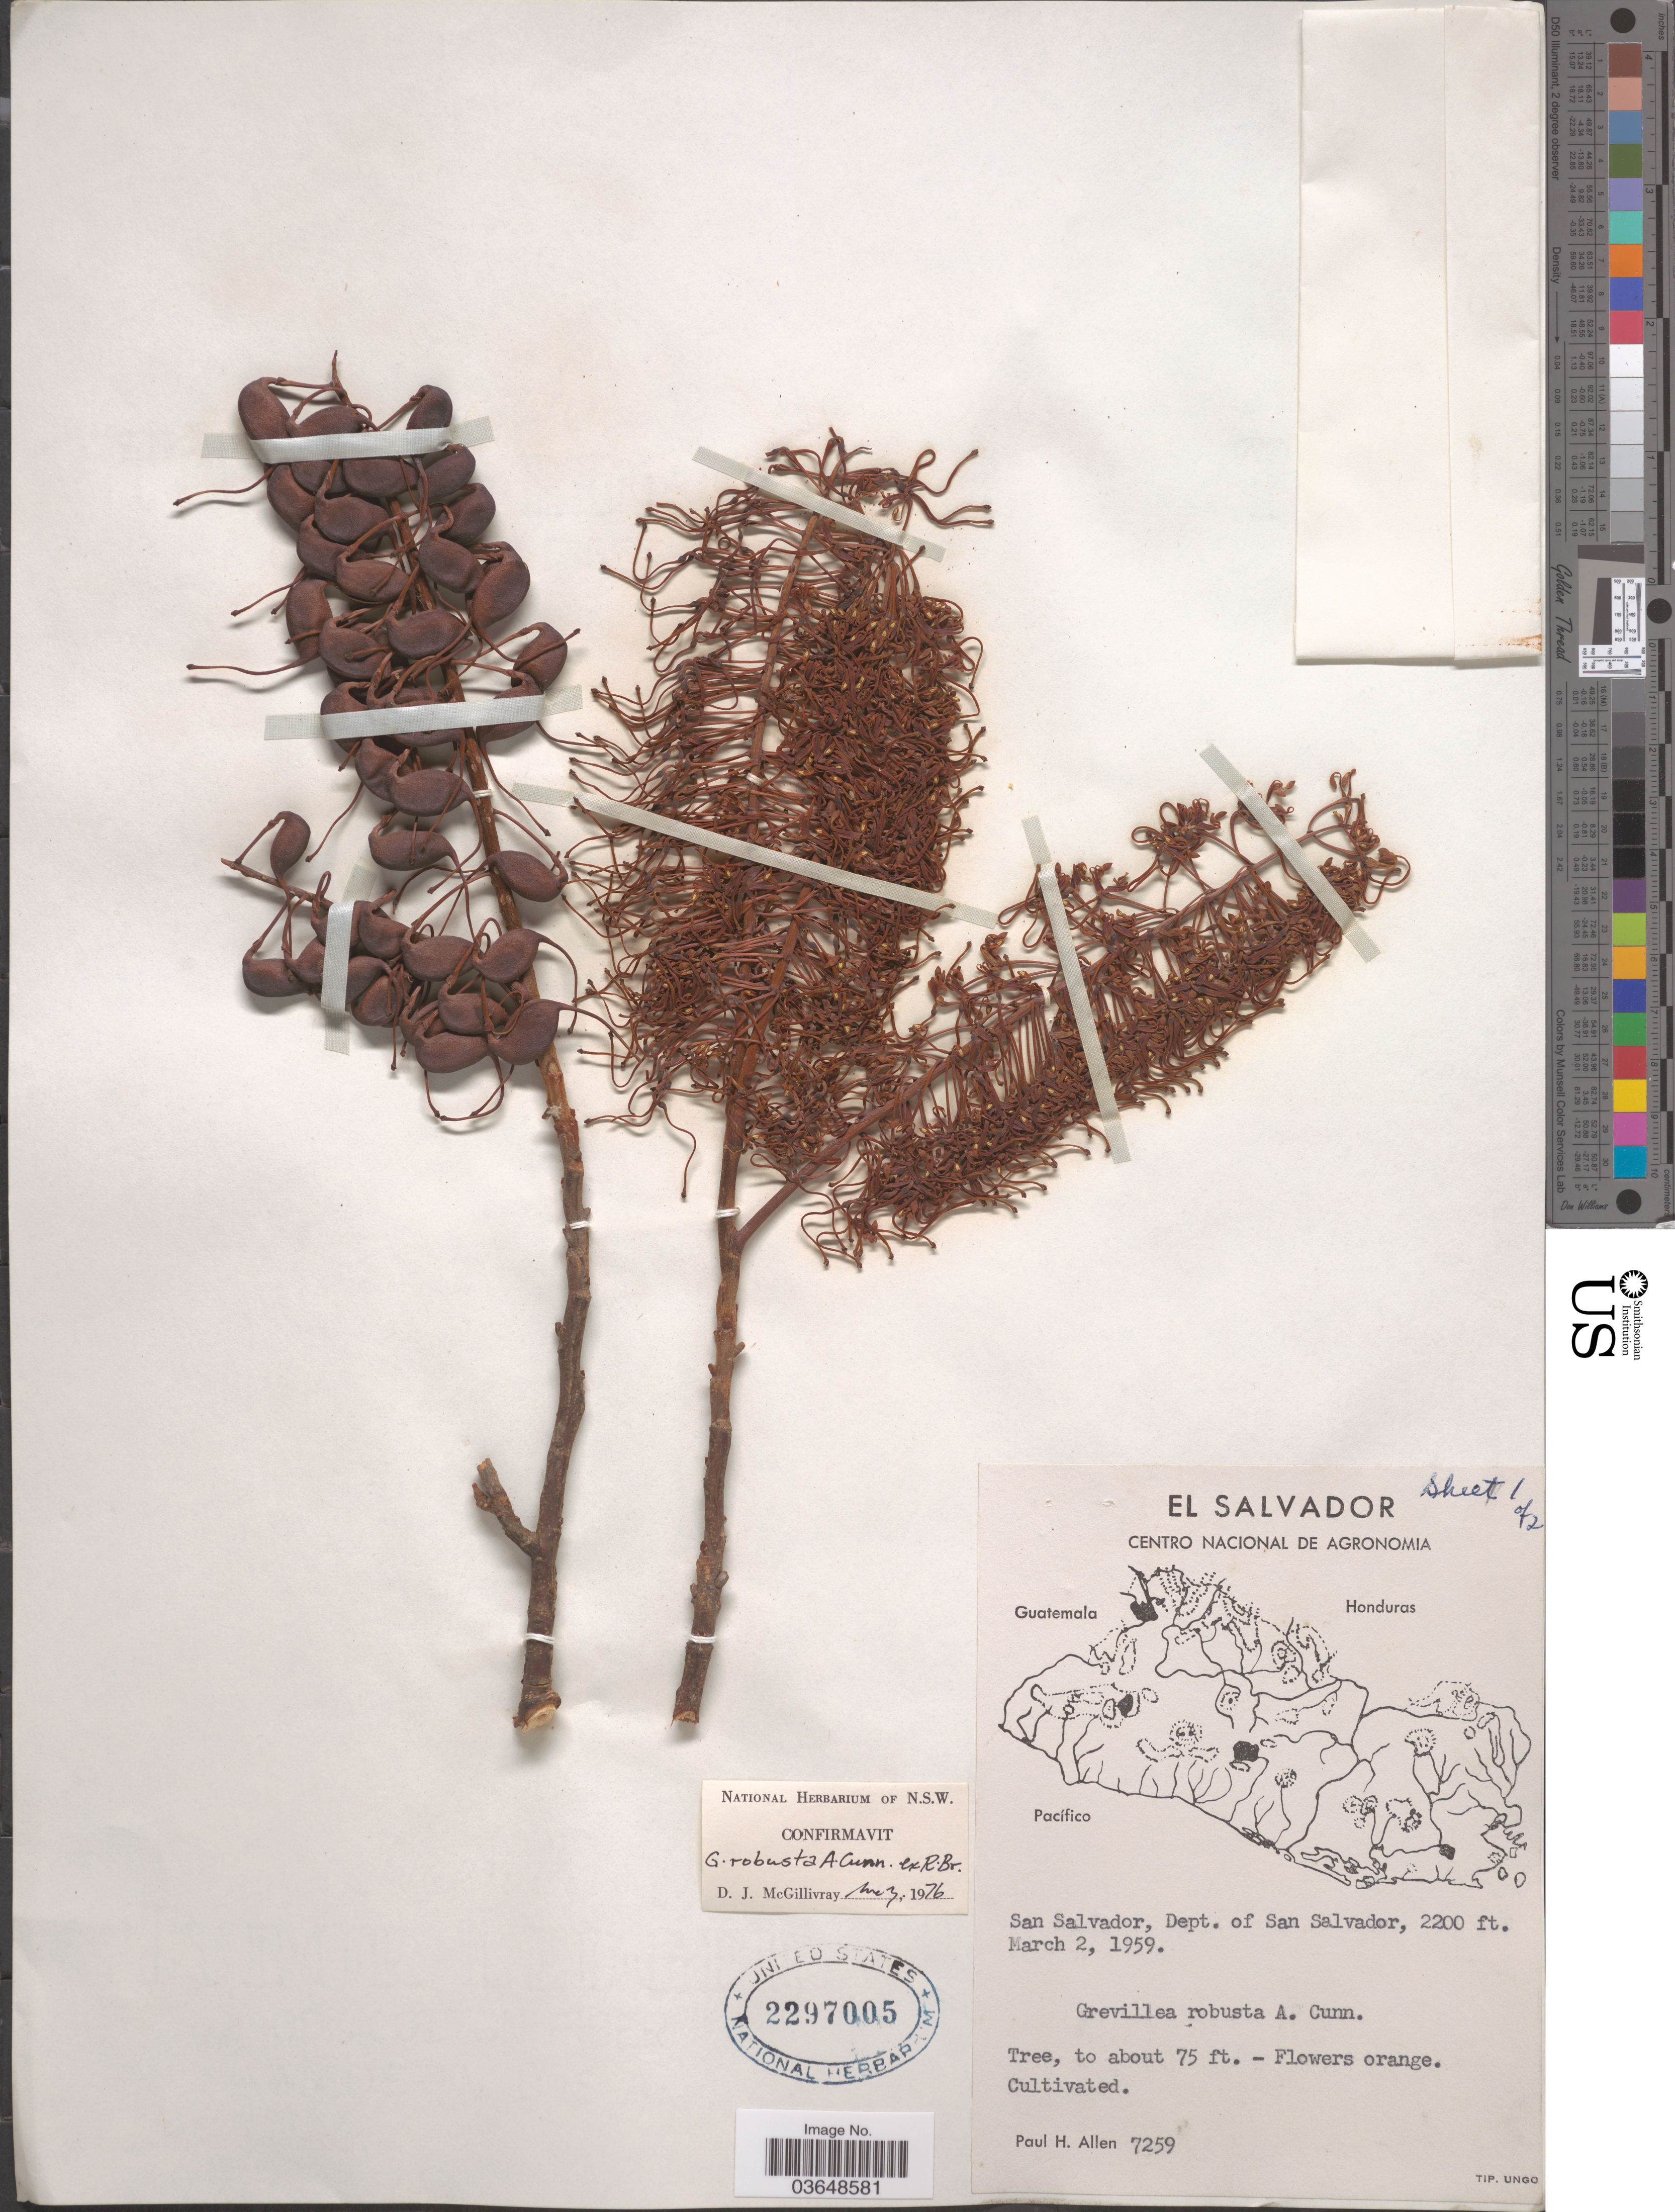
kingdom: Plantae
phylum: Tracheophyta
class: Magnoliopsida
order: Proteales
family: Proteaceae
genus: Grevillea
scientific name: Grevillea robusta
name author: A. Cunn.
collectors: P. H. Allen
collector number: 7259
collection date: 1959-03-02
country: El Salvador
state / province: San Salvador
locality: San Salvador, Dept. of San Salvador.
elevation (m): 671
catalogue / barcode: US 2297005